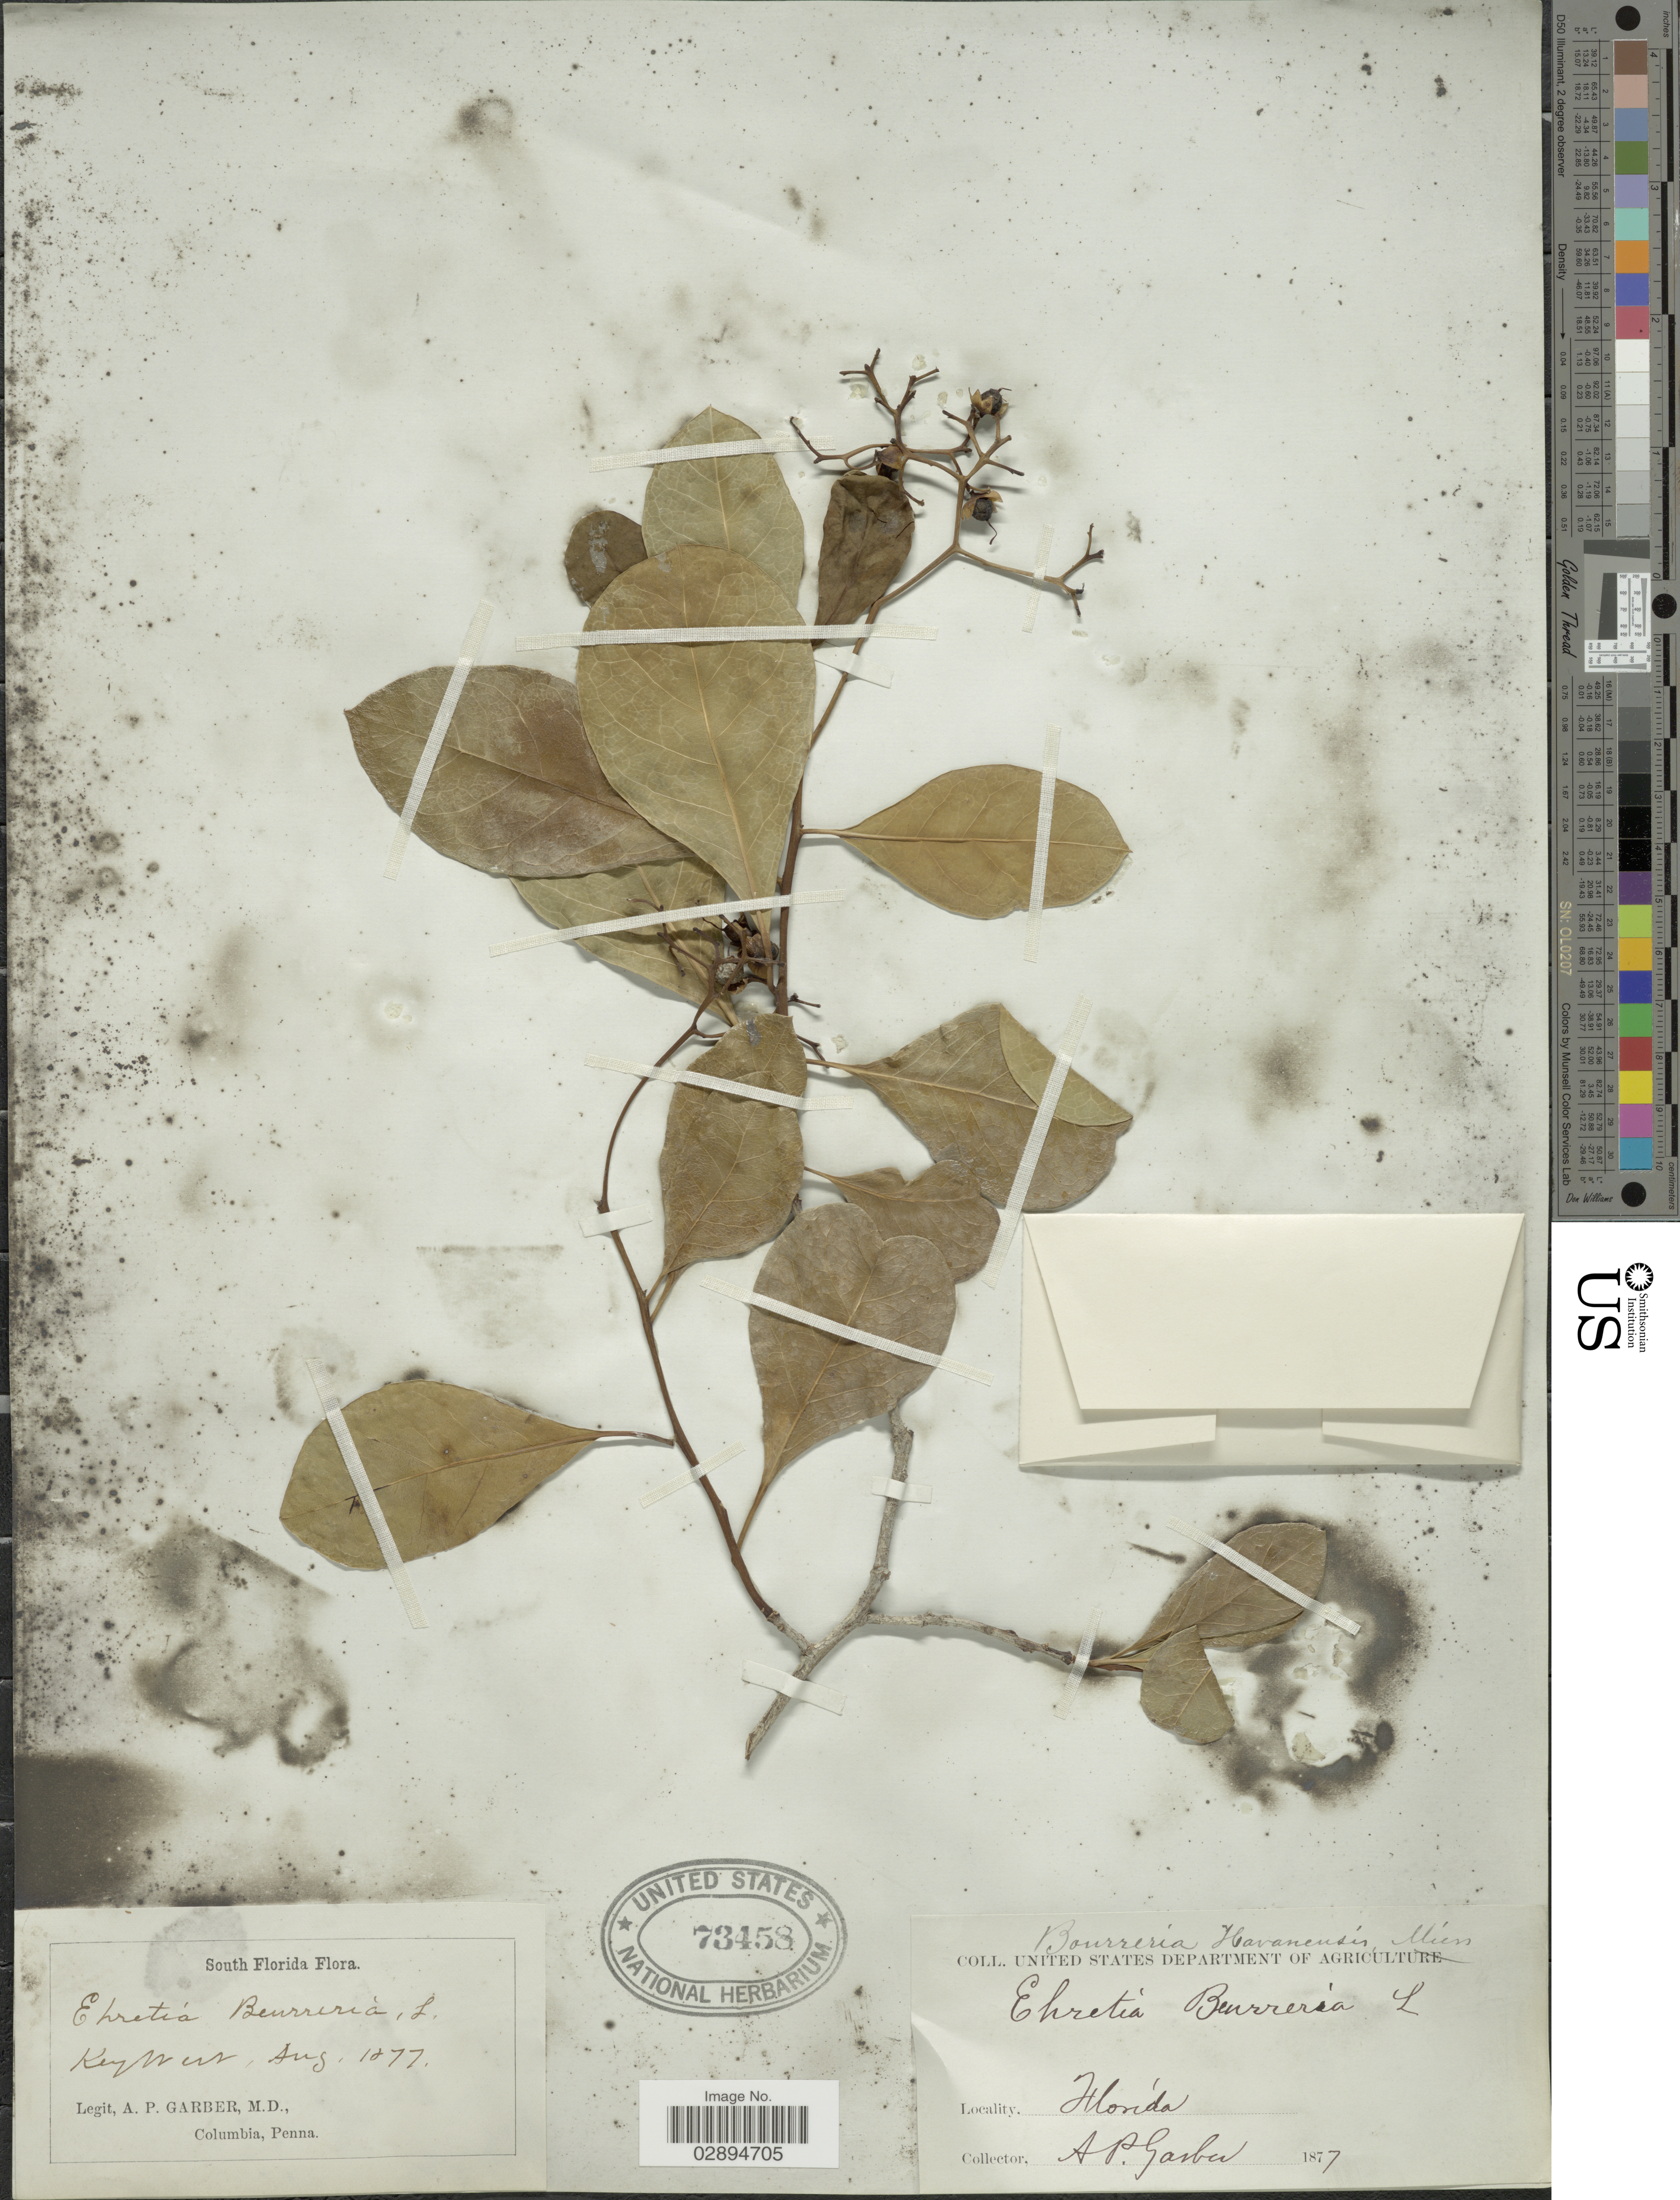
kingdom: Plantae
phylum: Tracheophyta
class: Magnoliopsida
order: Boraginales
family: Ehretiaceae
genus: Bourreria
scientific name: Bourreria ovata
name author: Miers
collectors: A. P. Garber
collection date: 1877-08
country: United States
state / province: Florida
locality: South Florida. Key West.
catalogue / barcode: US 73458